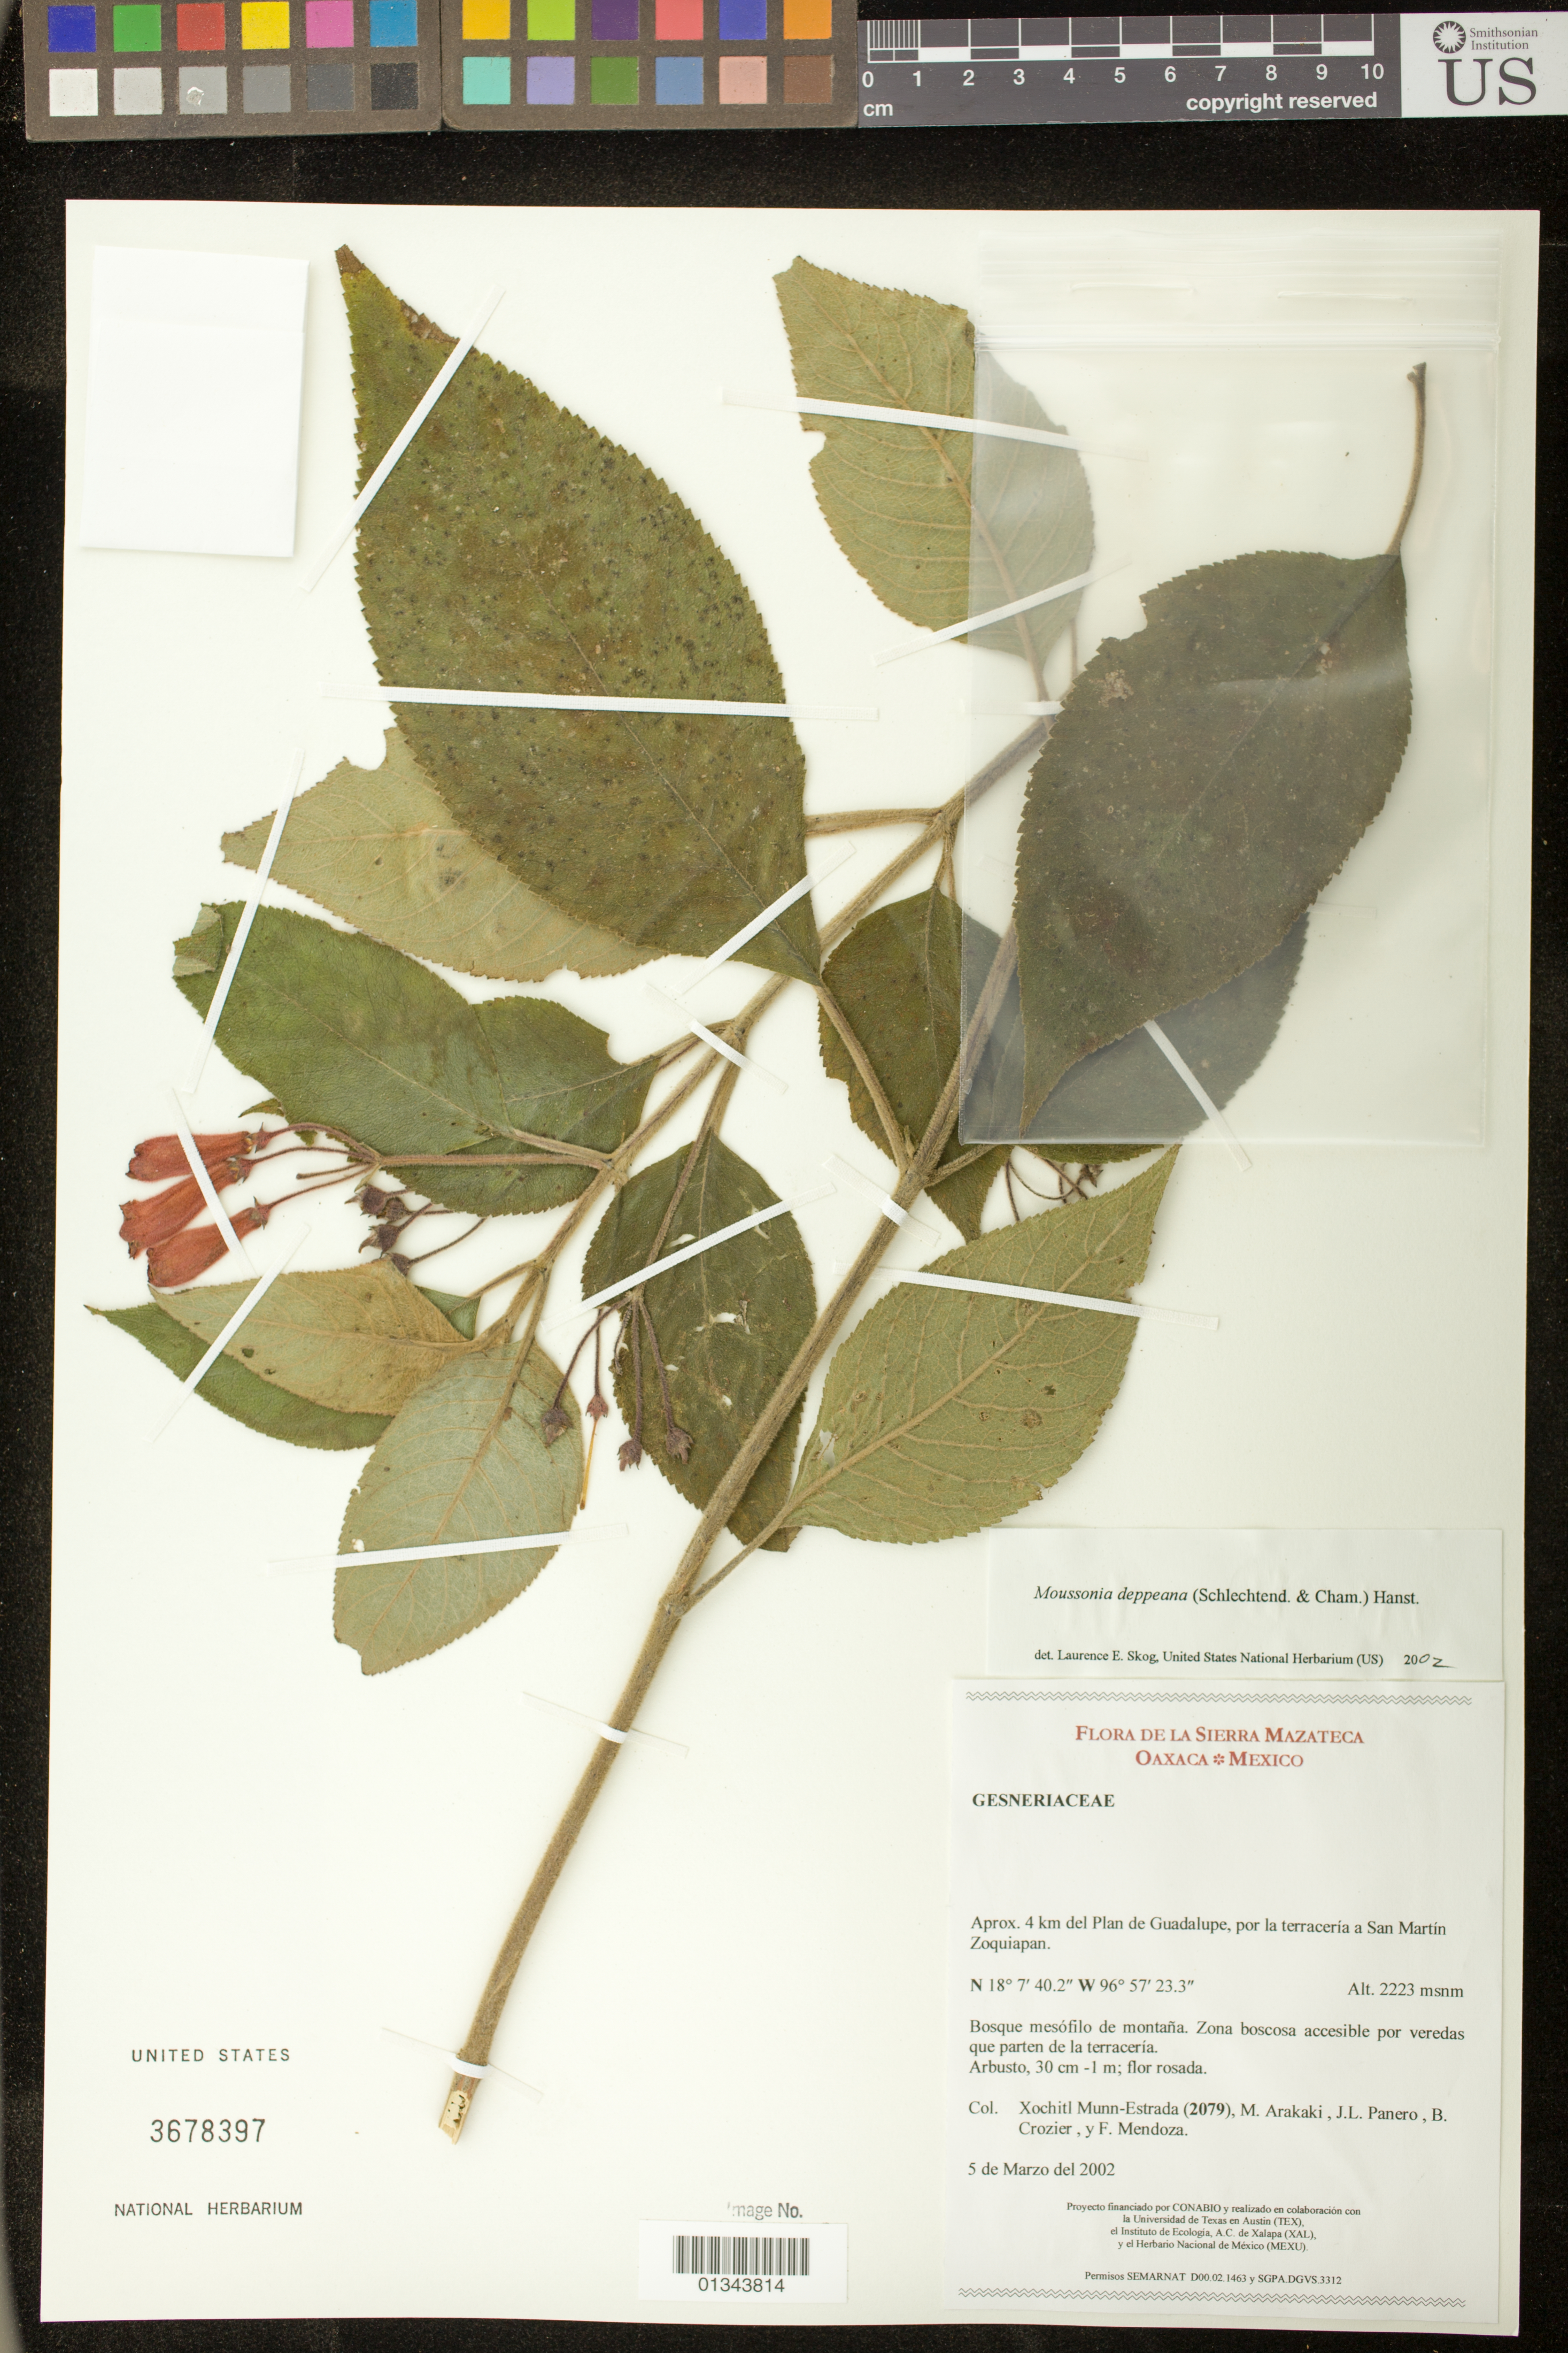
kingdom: Plantae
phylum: Tracheophyta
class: Magnoliopsida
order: Lamiales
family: Gesneriaceae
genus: Moussonia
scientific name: Moussonia deppeana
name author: (Schltdl. & Cham.) Klotzsch ex Hanst.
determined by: Skog, Laurence E.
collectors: X. Munn-Estrada, M. Arakaki, J. L. Panero, B. Crozier & F. Mendoza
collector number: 2079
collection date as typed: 5 de Marzo del 2002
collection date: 2002-03-05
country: Mexico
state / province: Oaxaca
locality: Aproximadamente 4 km de Plan de Guadalupe, por la terraceria a San Martin Zoquiapan.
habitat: Bosque mesofilo de montana. Zona boscosa accesible por veredas qu parten de la terraceria.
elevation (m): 2223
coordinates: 18 07 40.2 N, 96 57 23.3 W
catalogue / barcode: US 3678397